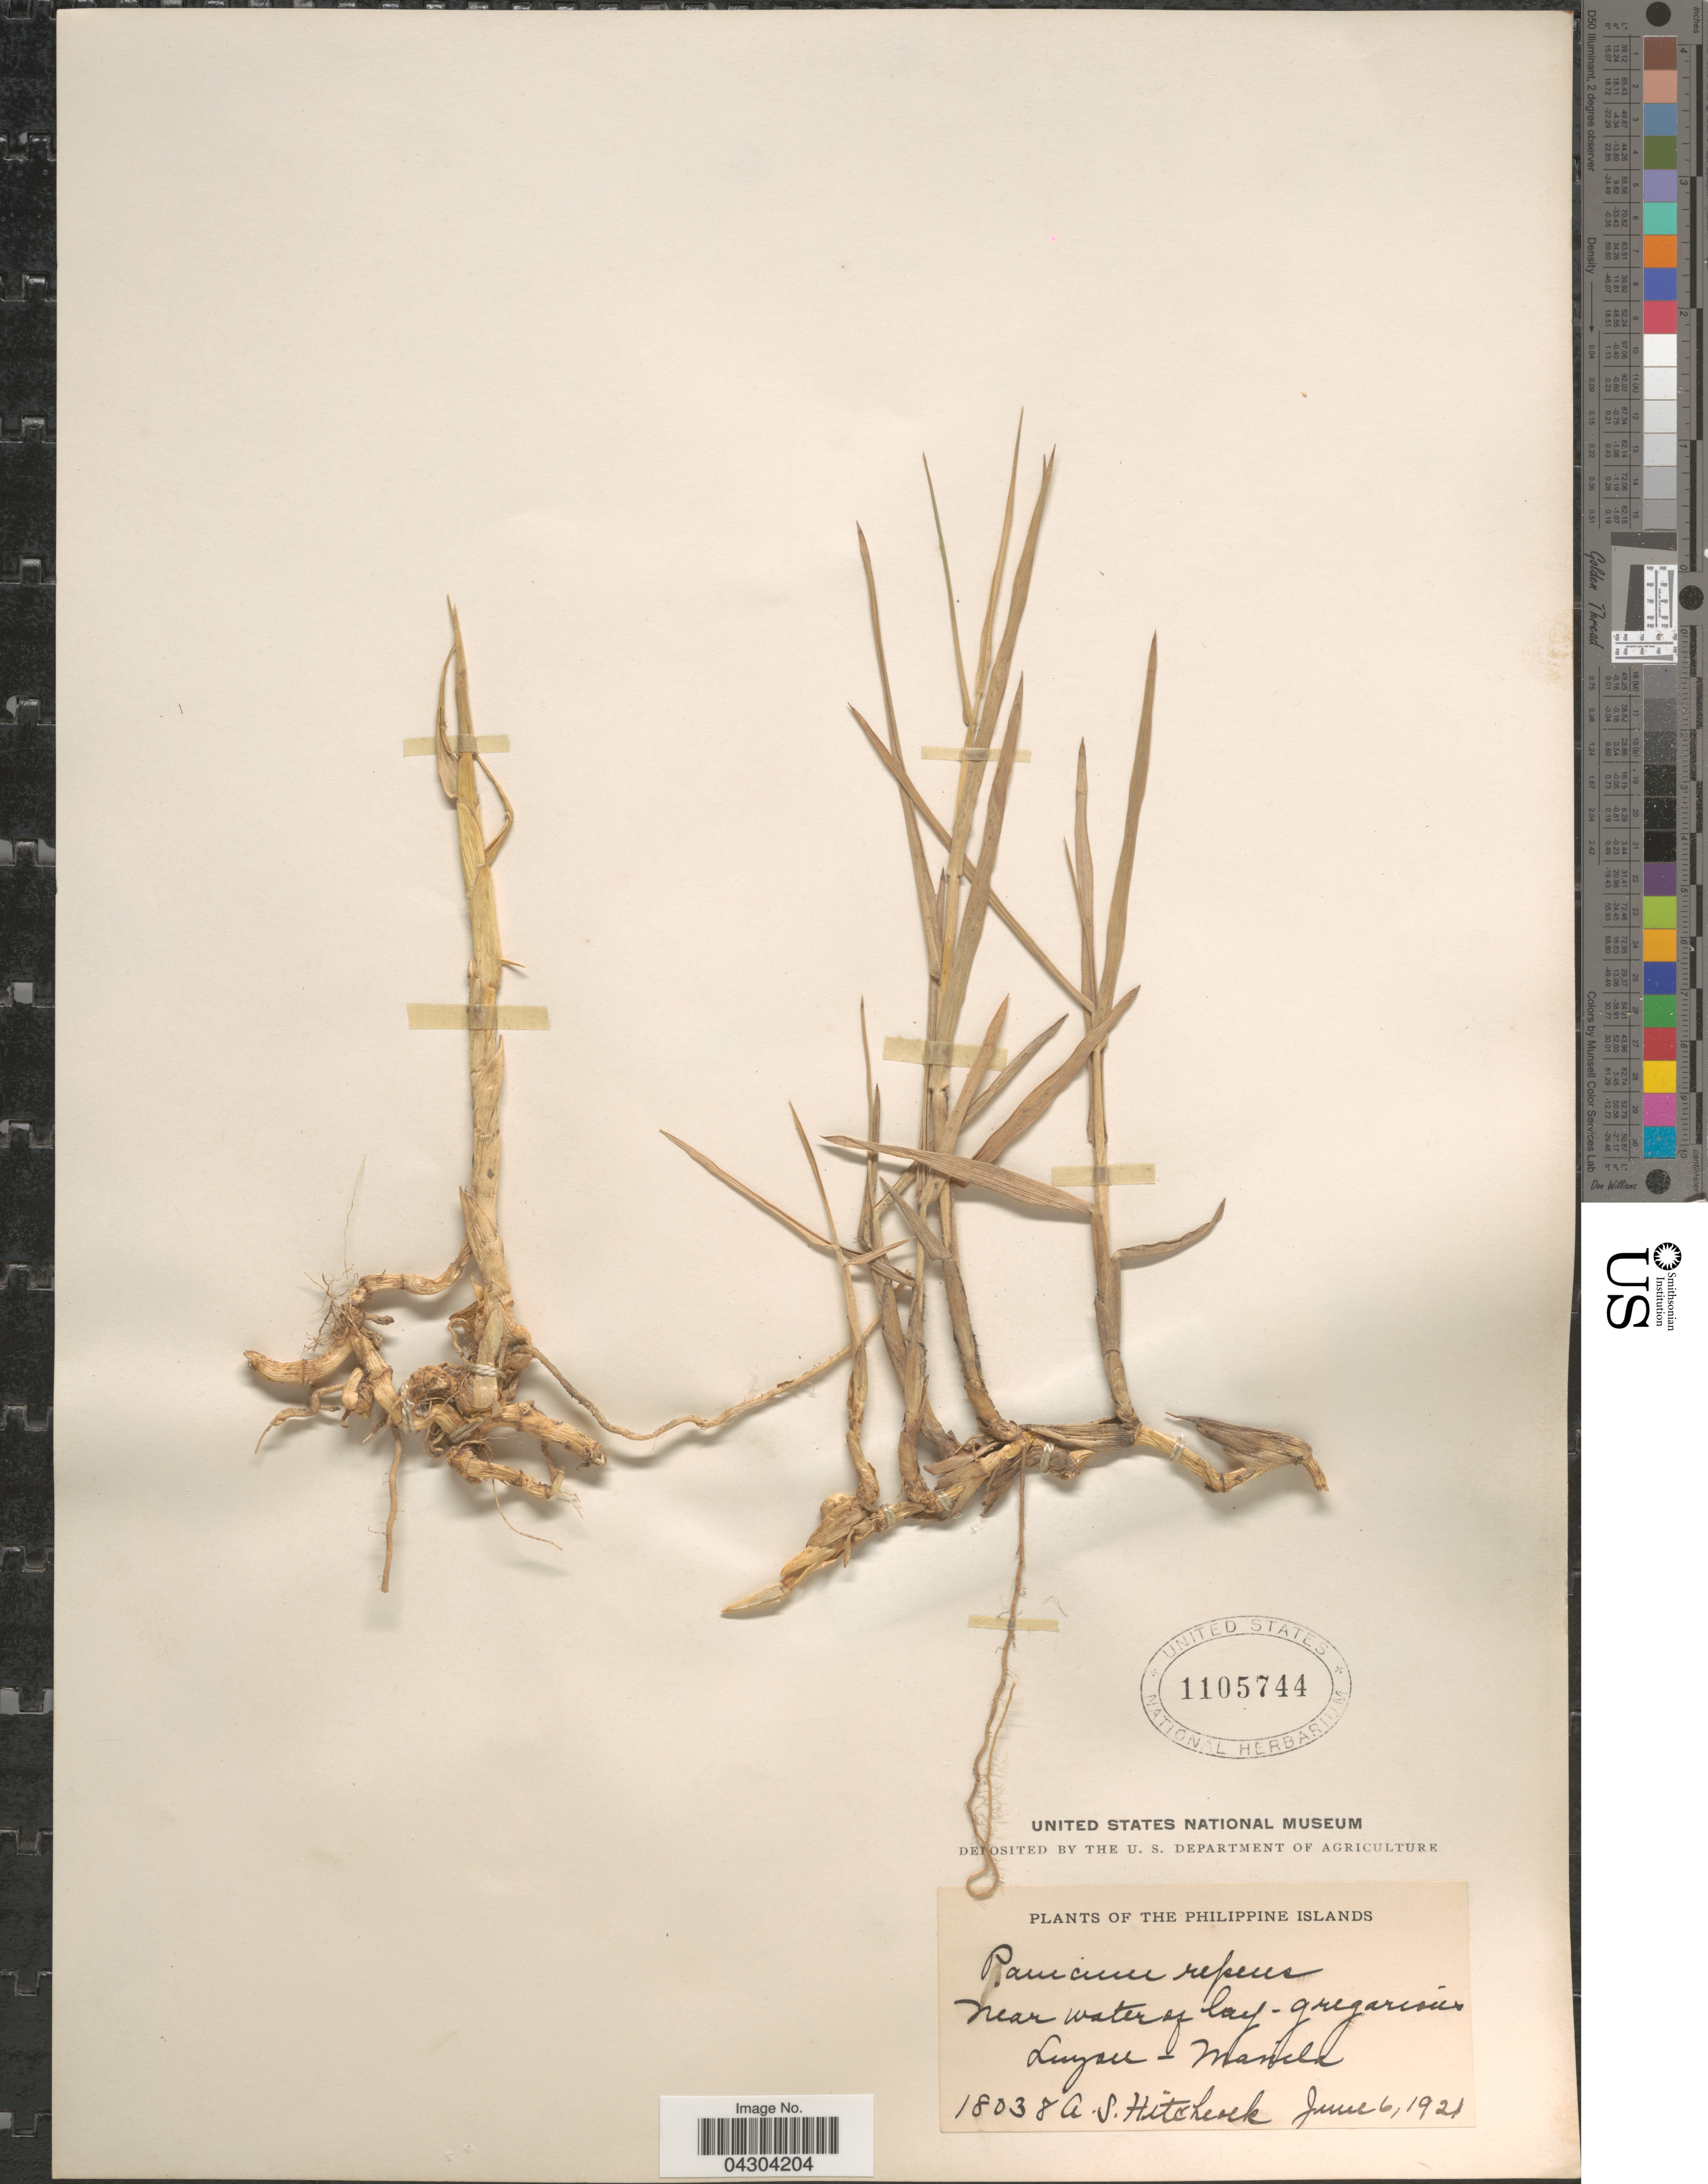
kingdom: Plantae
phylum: Tracheophyta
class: Liliopsida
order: Poales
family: Poaceae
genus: Panicum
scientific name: Panicum repens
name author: L.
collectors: A. S. Hitchcock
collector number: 18038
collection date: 1921-06-06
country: Philippines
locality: The Philippine Islands. Near water of bay-gregarious Luzon-Manila.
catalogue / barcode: US 1105744